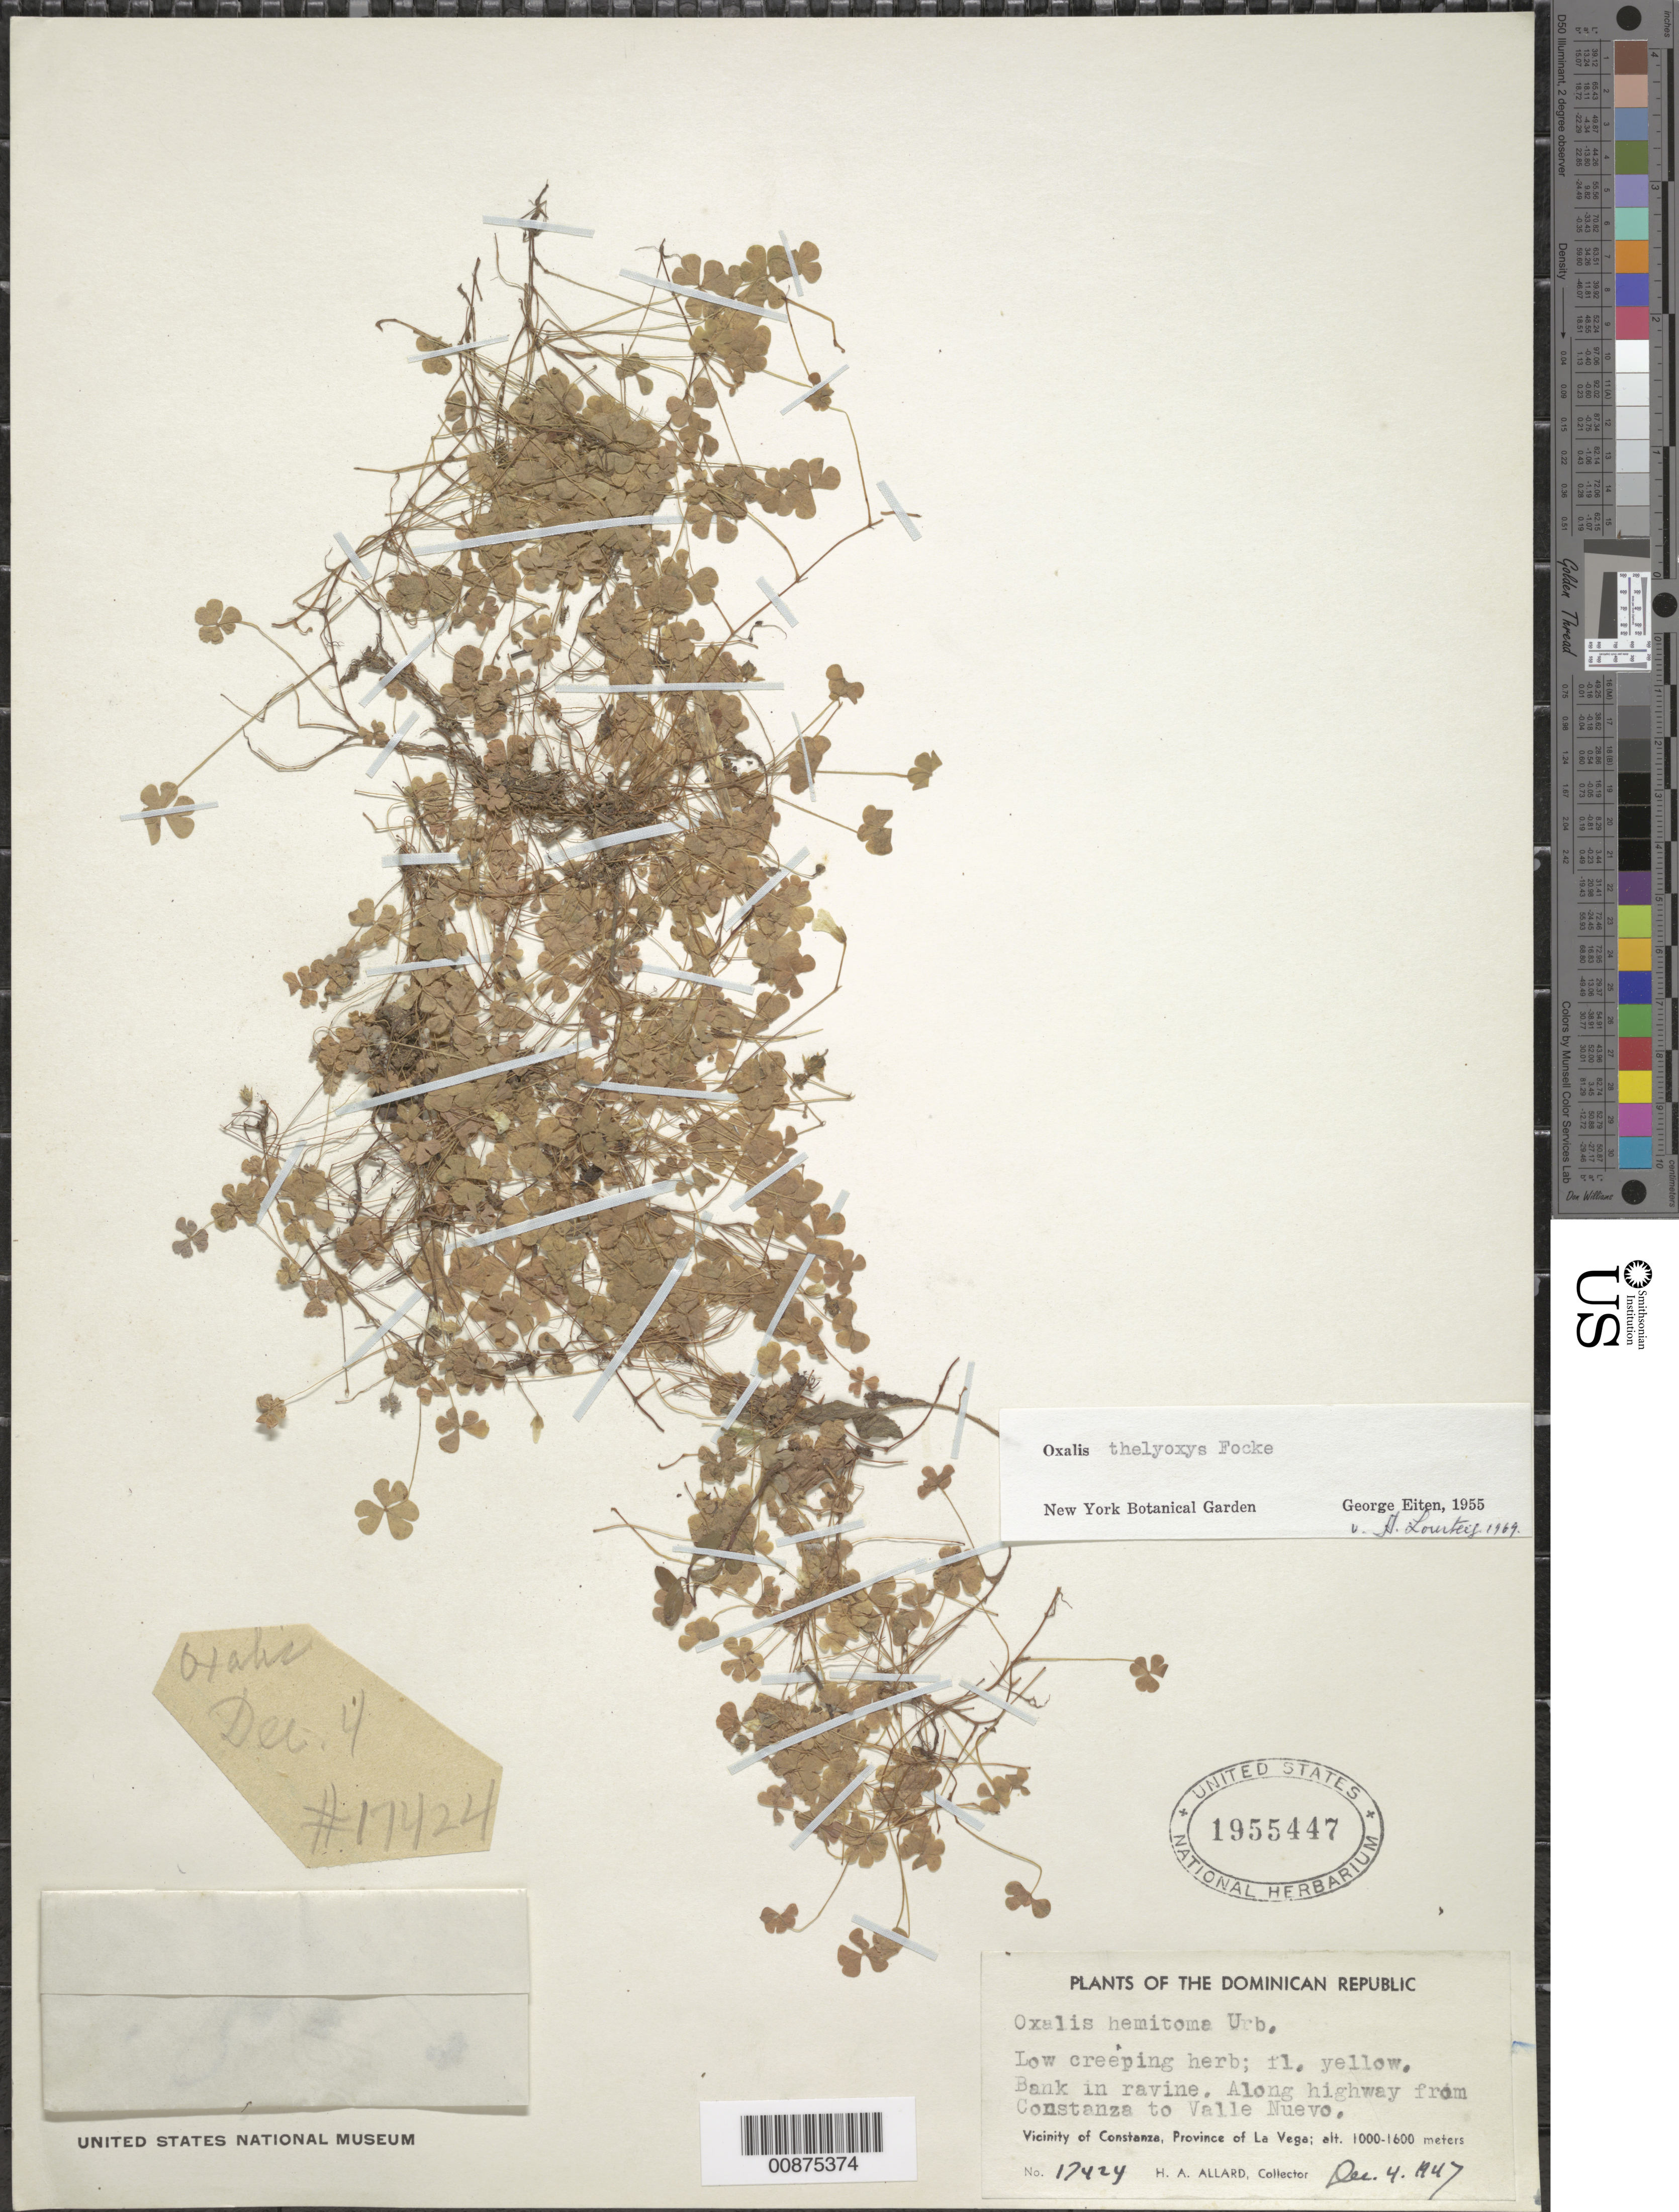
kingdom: Plantae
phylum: Tracheophyta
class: Magnoliopsida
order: Oxalidales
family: Oxalidaceae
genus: Oxalis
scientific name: Oxalis thelyoxys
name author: Focke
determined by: Lourteig, A.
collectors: H. A. Allard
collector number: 17424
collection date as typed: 04 Dec 1947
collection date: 1947-12-04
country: Dominican Republic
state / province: La Vega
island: Hispaniola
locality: Vicinity of Constanza. Along highway from Constanza to Valle Nuevo.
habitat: Bank in ravine.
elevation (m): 1000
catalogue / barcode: US 1955447